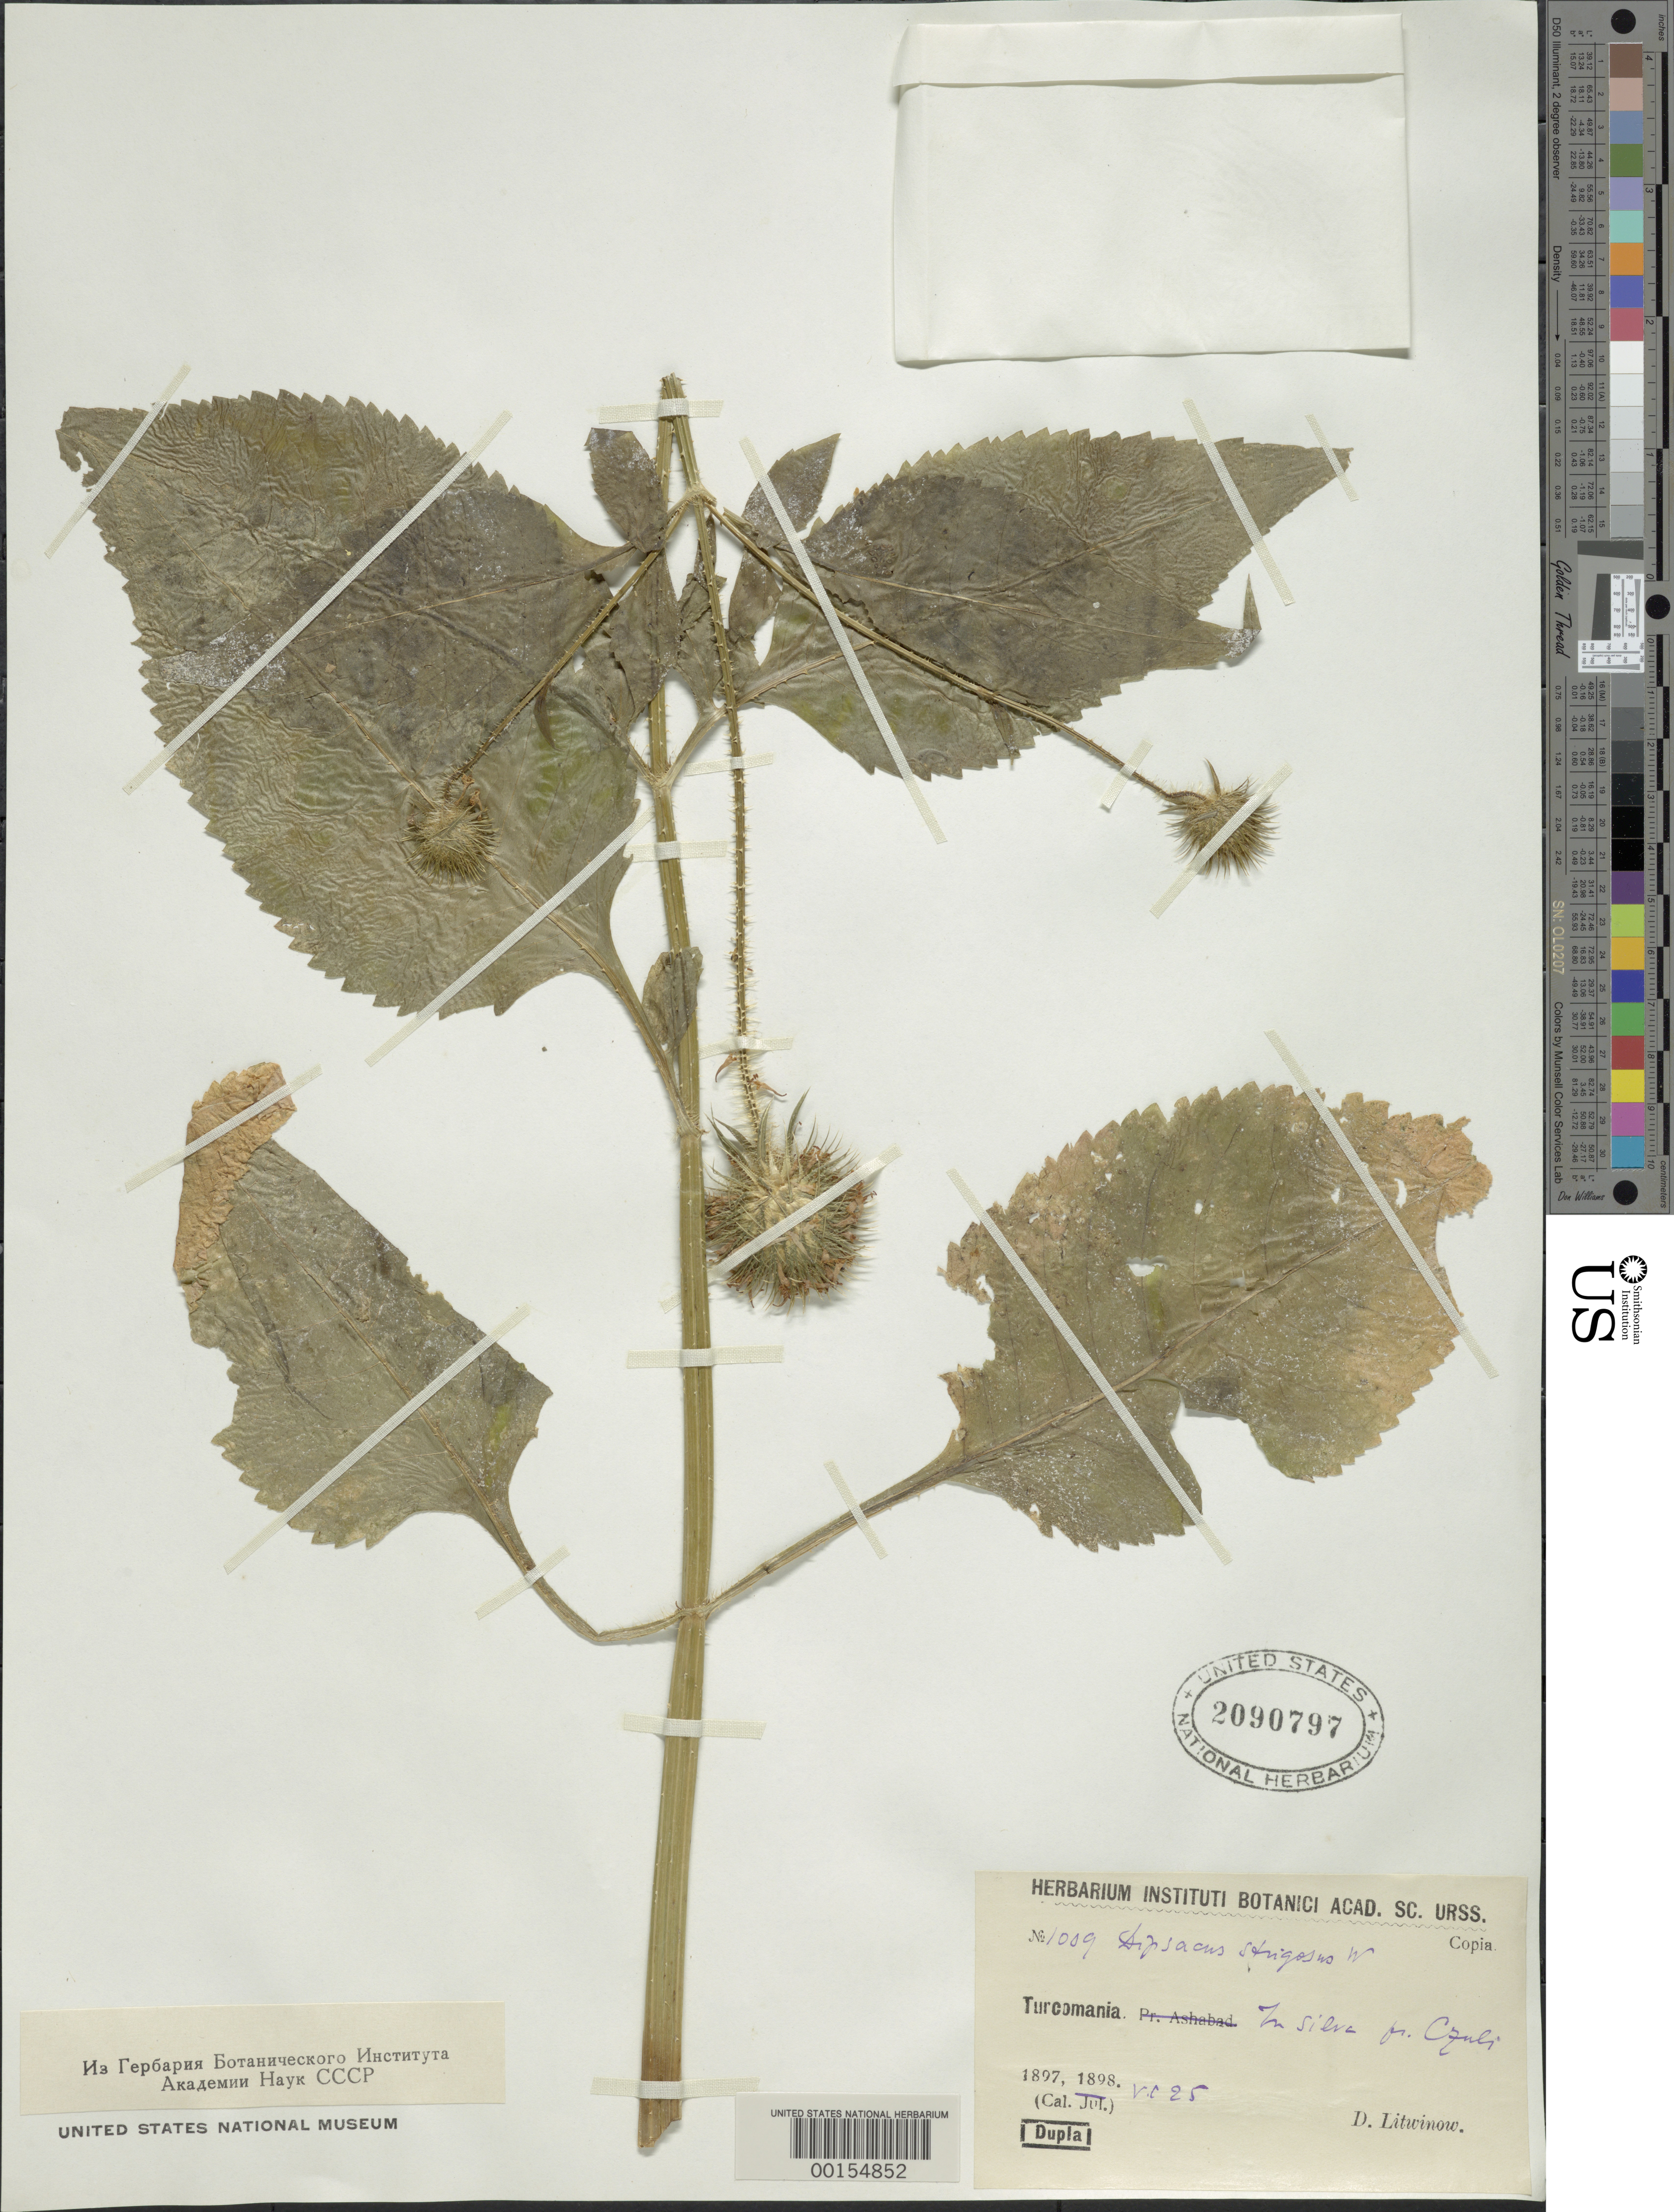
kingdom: Plantae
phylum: Tracheophyta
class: Magnoliopsida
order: Dipsacales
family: Caprifoliaceae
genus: Dipsacus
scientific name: Dipsacus strigosus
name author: Willd.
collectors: D. Litwinow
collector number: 1009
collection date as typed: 25 Jun 1898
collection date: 1898-06-25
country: Turkmenistan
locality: Turcomania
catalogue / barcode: US 2090797